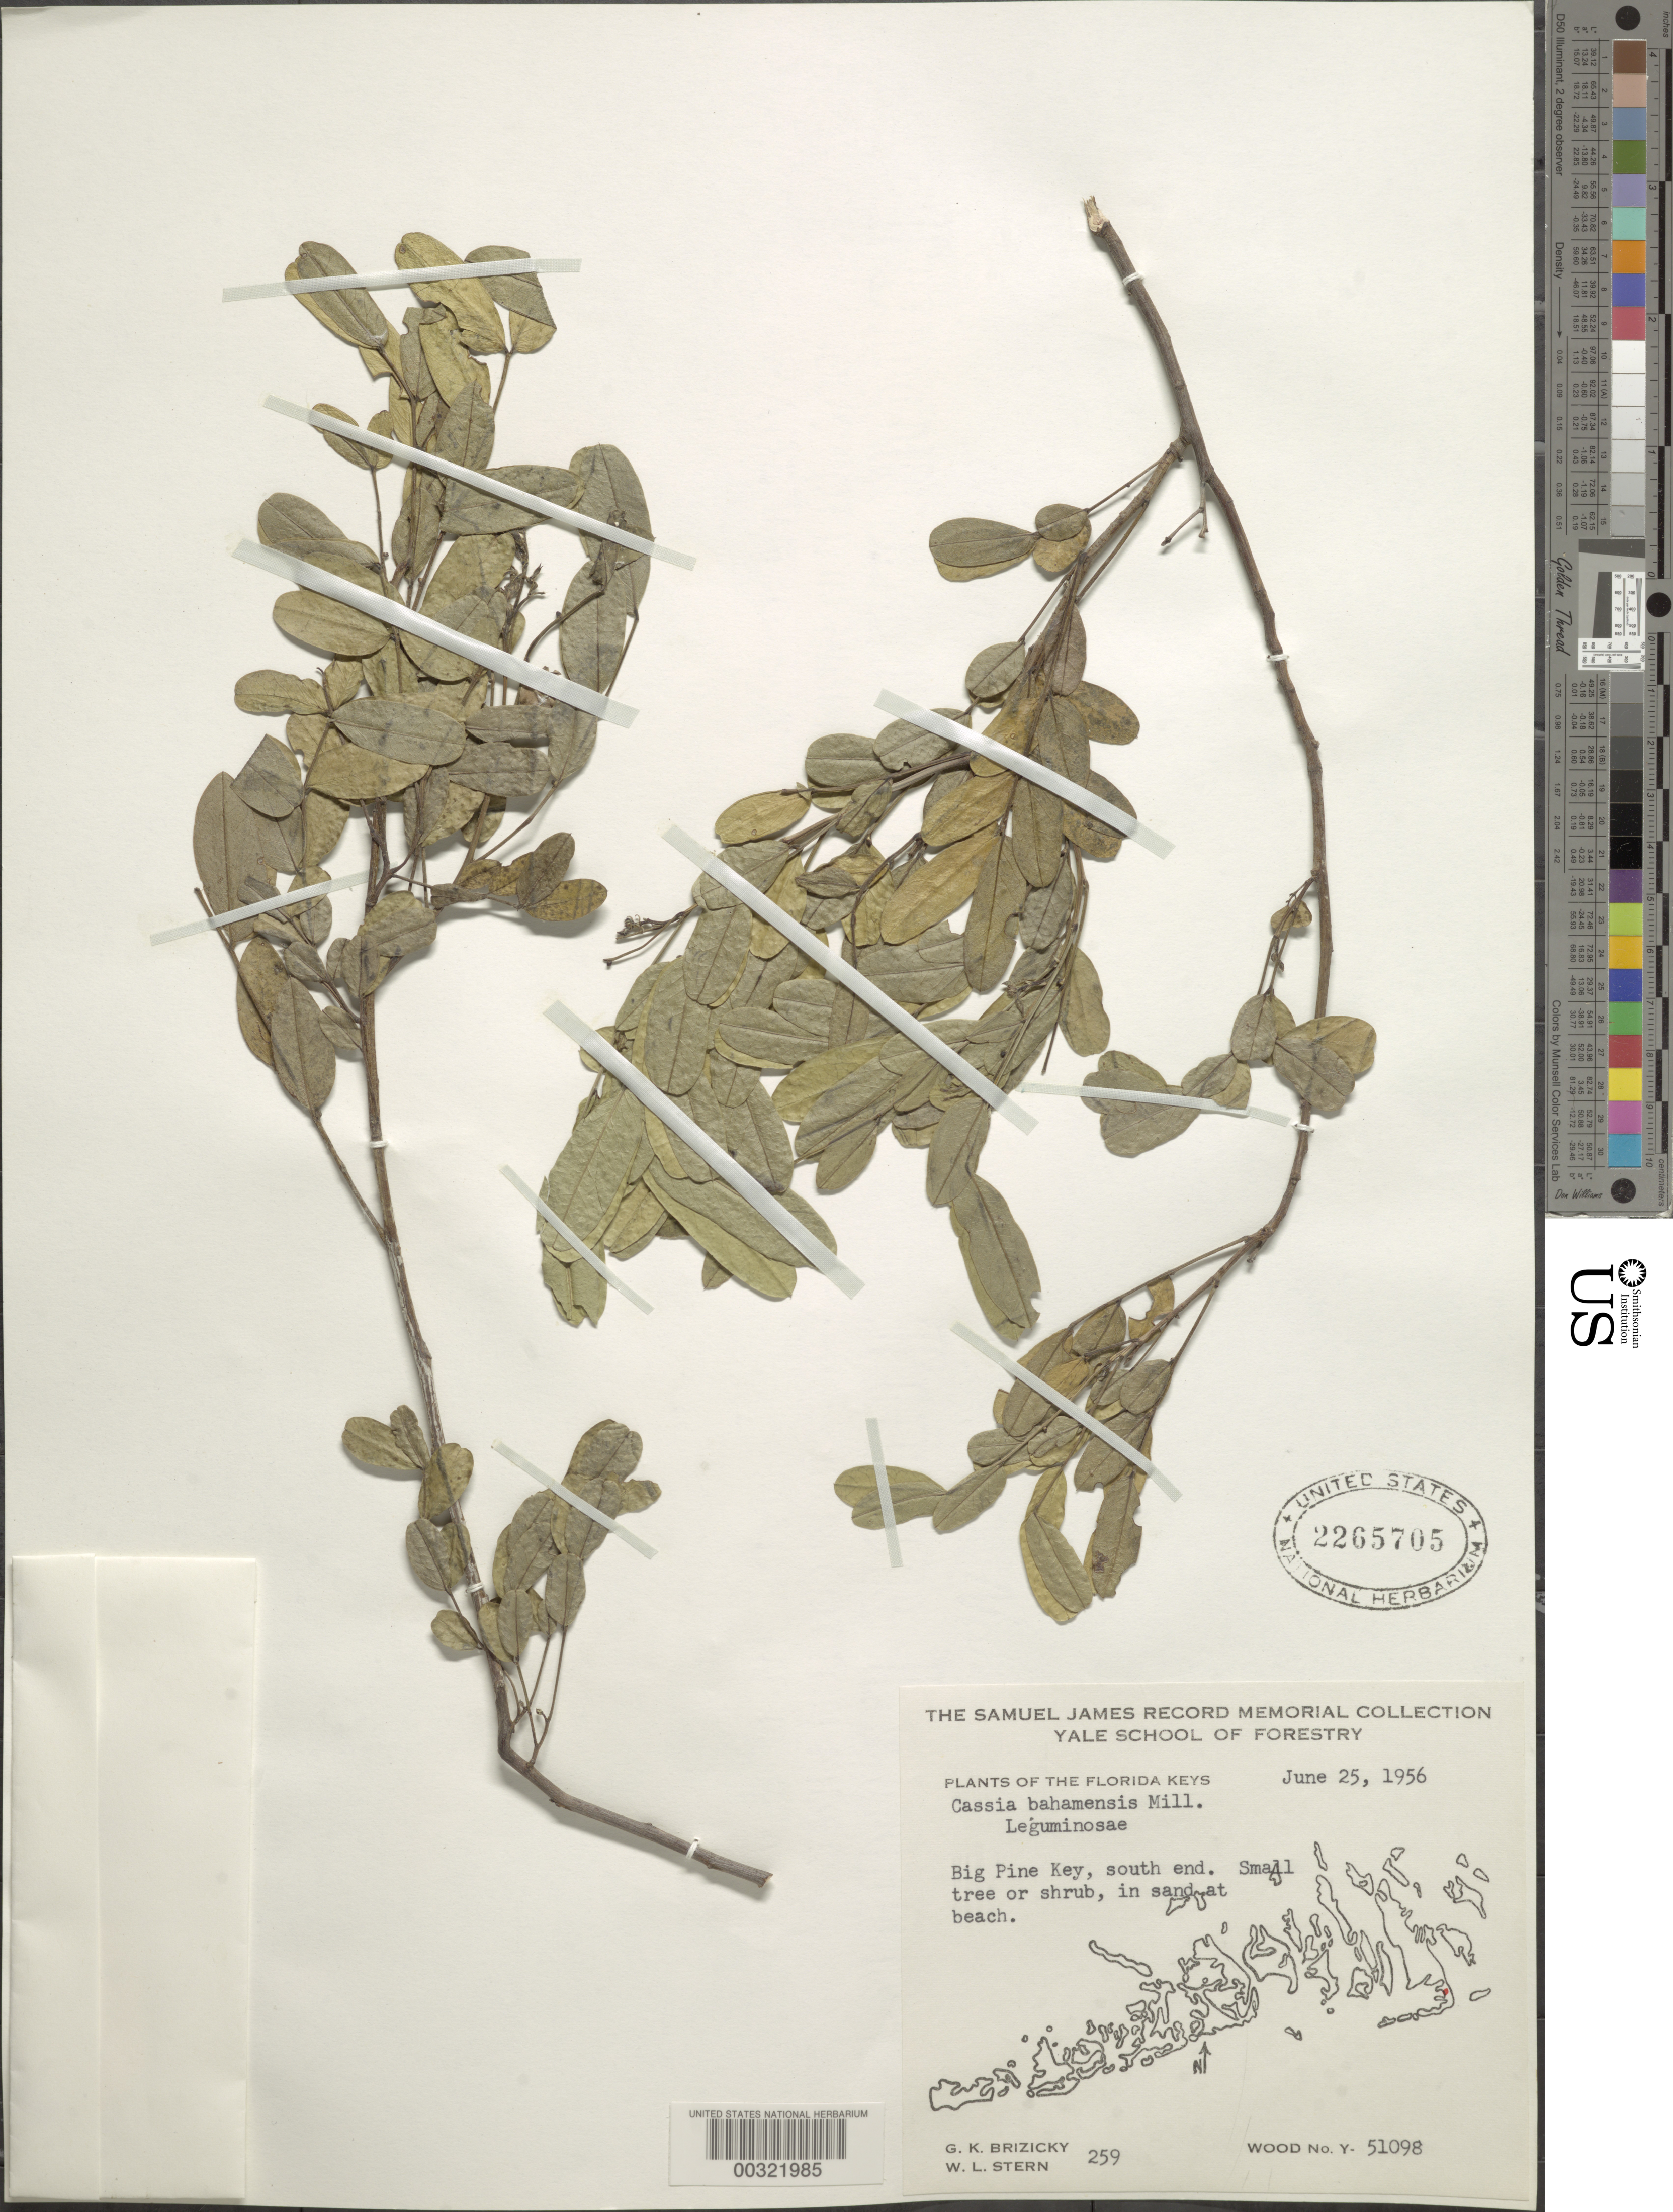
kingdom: Plantae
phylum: Tracheophyta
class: Magnoliopsida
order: Fabales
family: Fabaceae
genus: Senna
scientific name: Senna ligustrina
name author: (L.) H.S. Irwin & Barneby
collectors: G. K. Brizicky & W. L. Stern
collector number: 259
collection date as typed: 25 Jun 1956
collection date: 1956-06-25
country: United States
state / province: Florida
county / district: Monroe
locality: Big pine key, s end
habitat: In sand at beach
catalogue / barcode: US 2265705